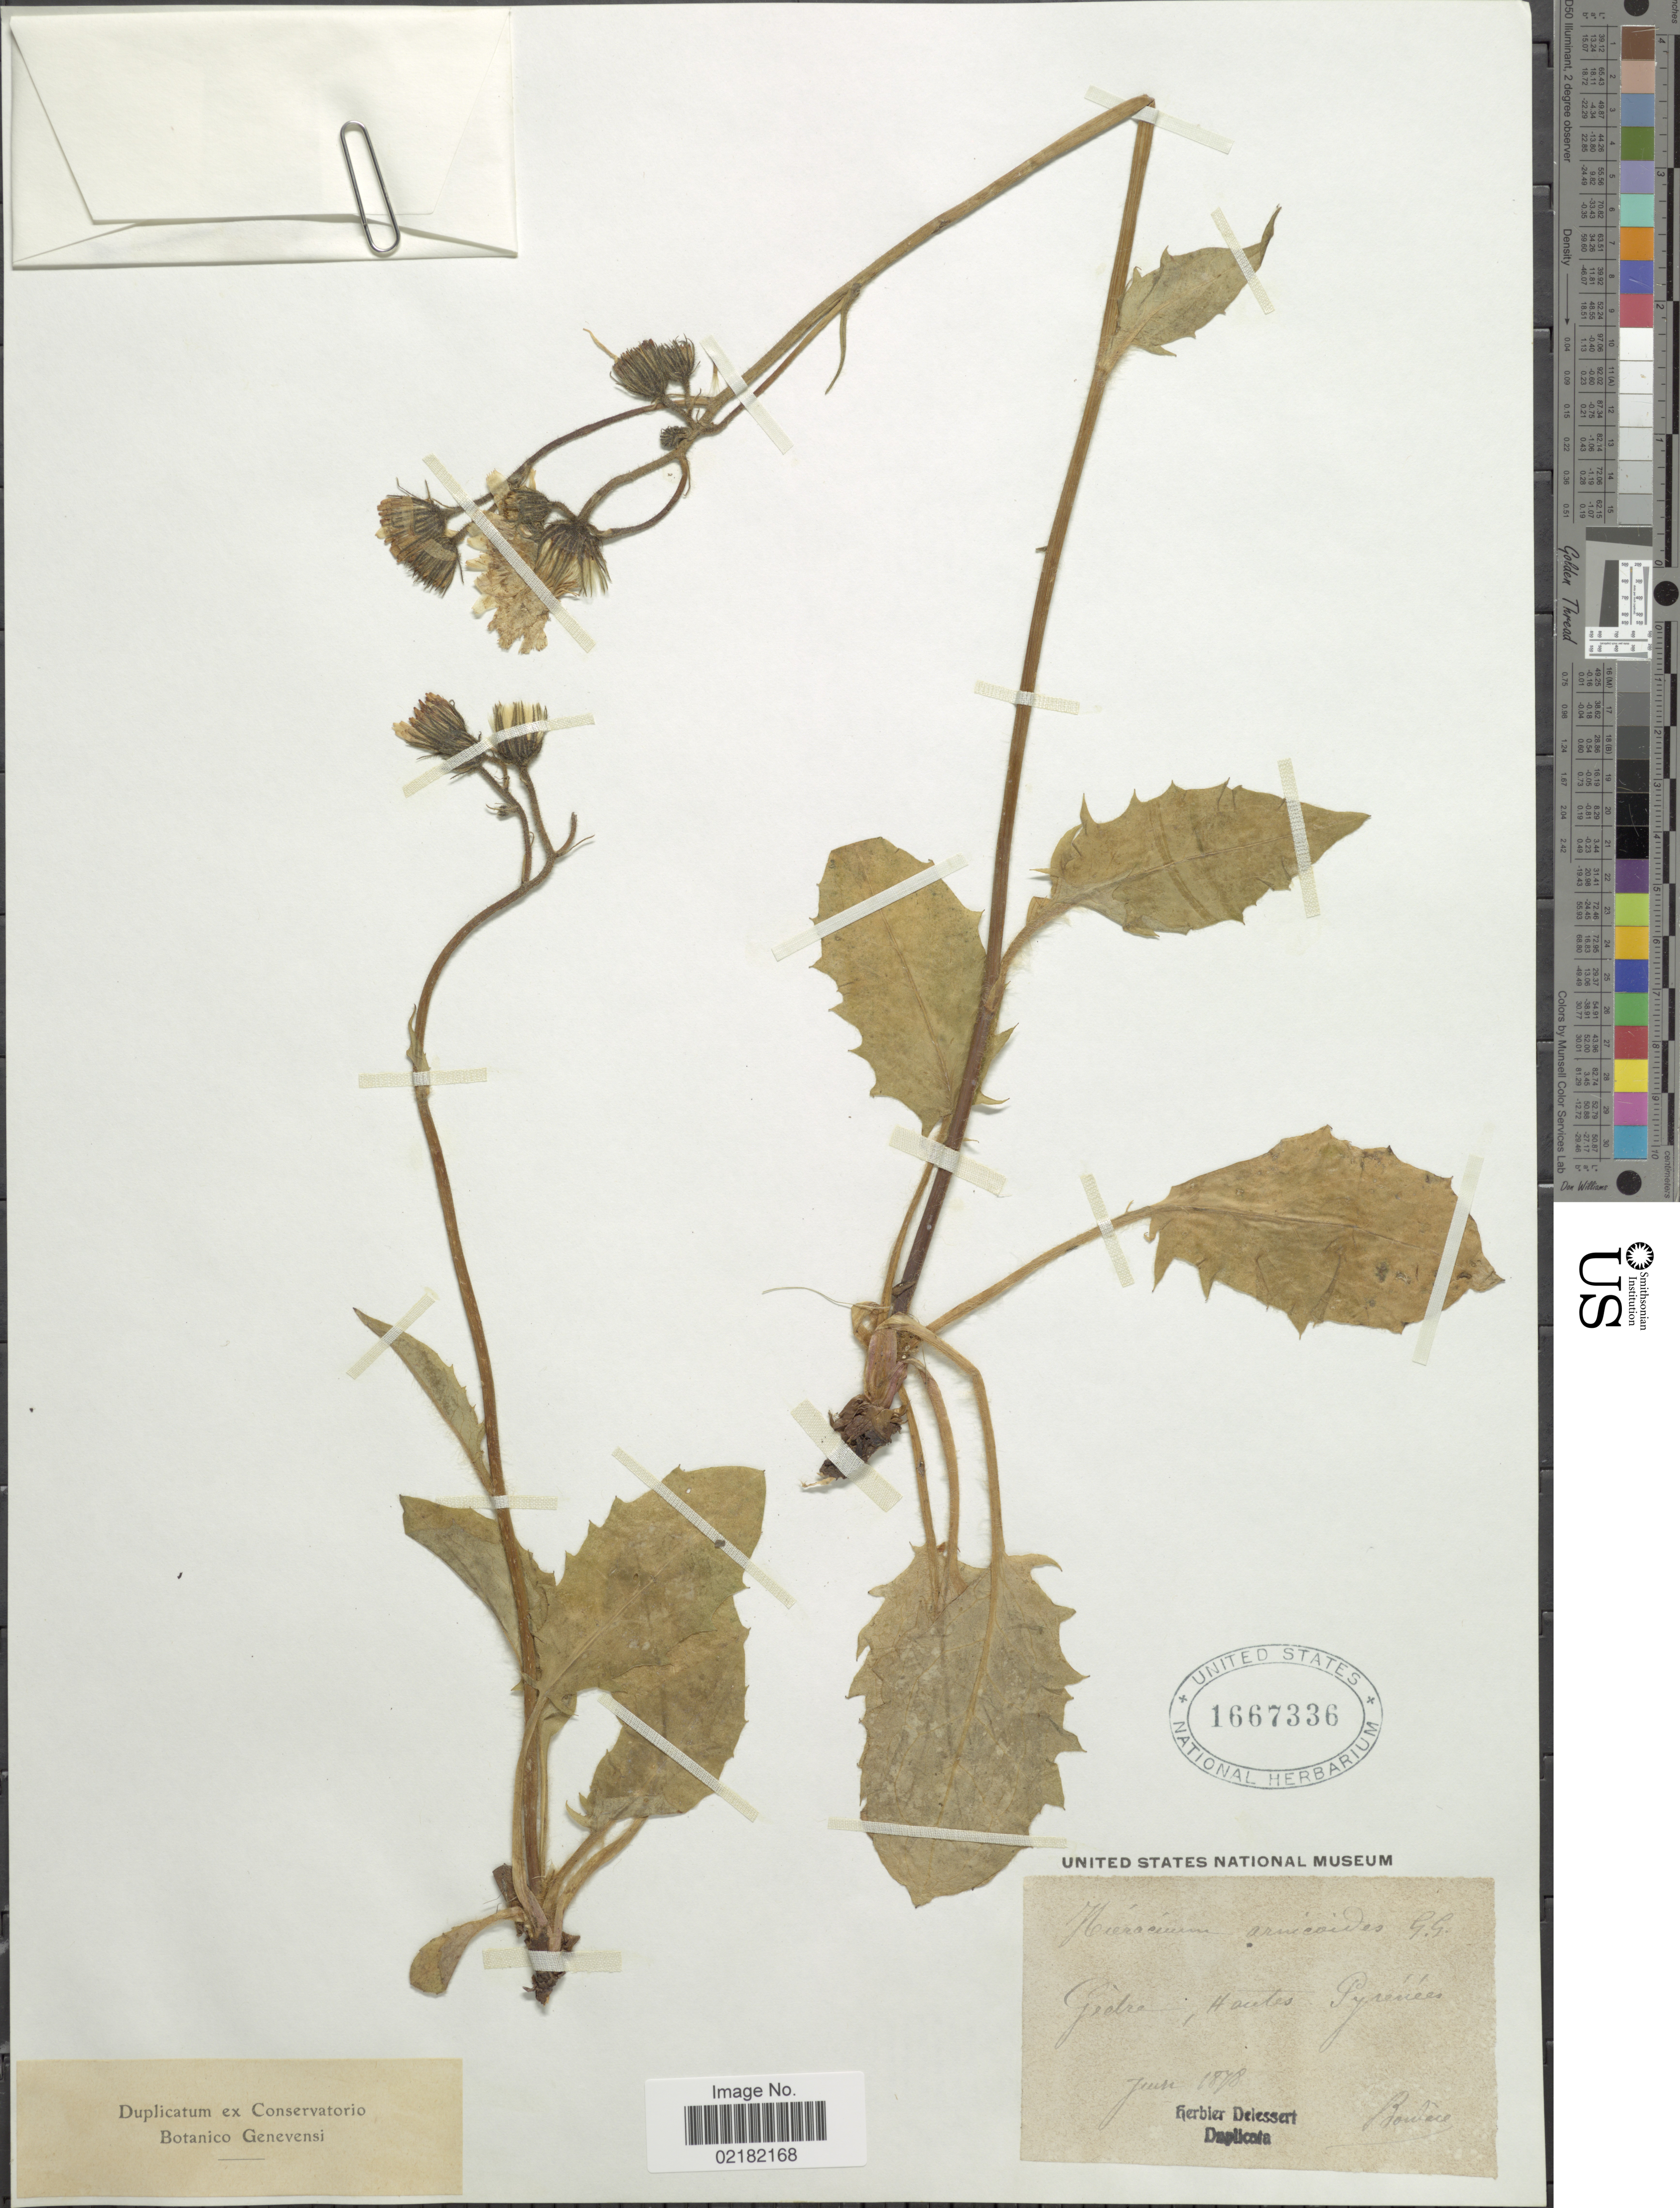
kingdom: Plantae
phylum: Tracheophyta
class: Magnoliopsida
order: Asterales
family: Asteraceae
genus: Hieracium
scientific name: Hieracium glaucinum subsp. arnicoides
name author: (Gren. & Godr.) O. Bolòs & Vigo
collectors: ex herb. Delessert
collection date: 1878-06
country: France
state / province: Occitanie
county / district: Hautes-Pyrénées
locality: Gedra, Hautes Pyrenees, Boulace. [interpreted]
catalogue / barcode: US 1667336